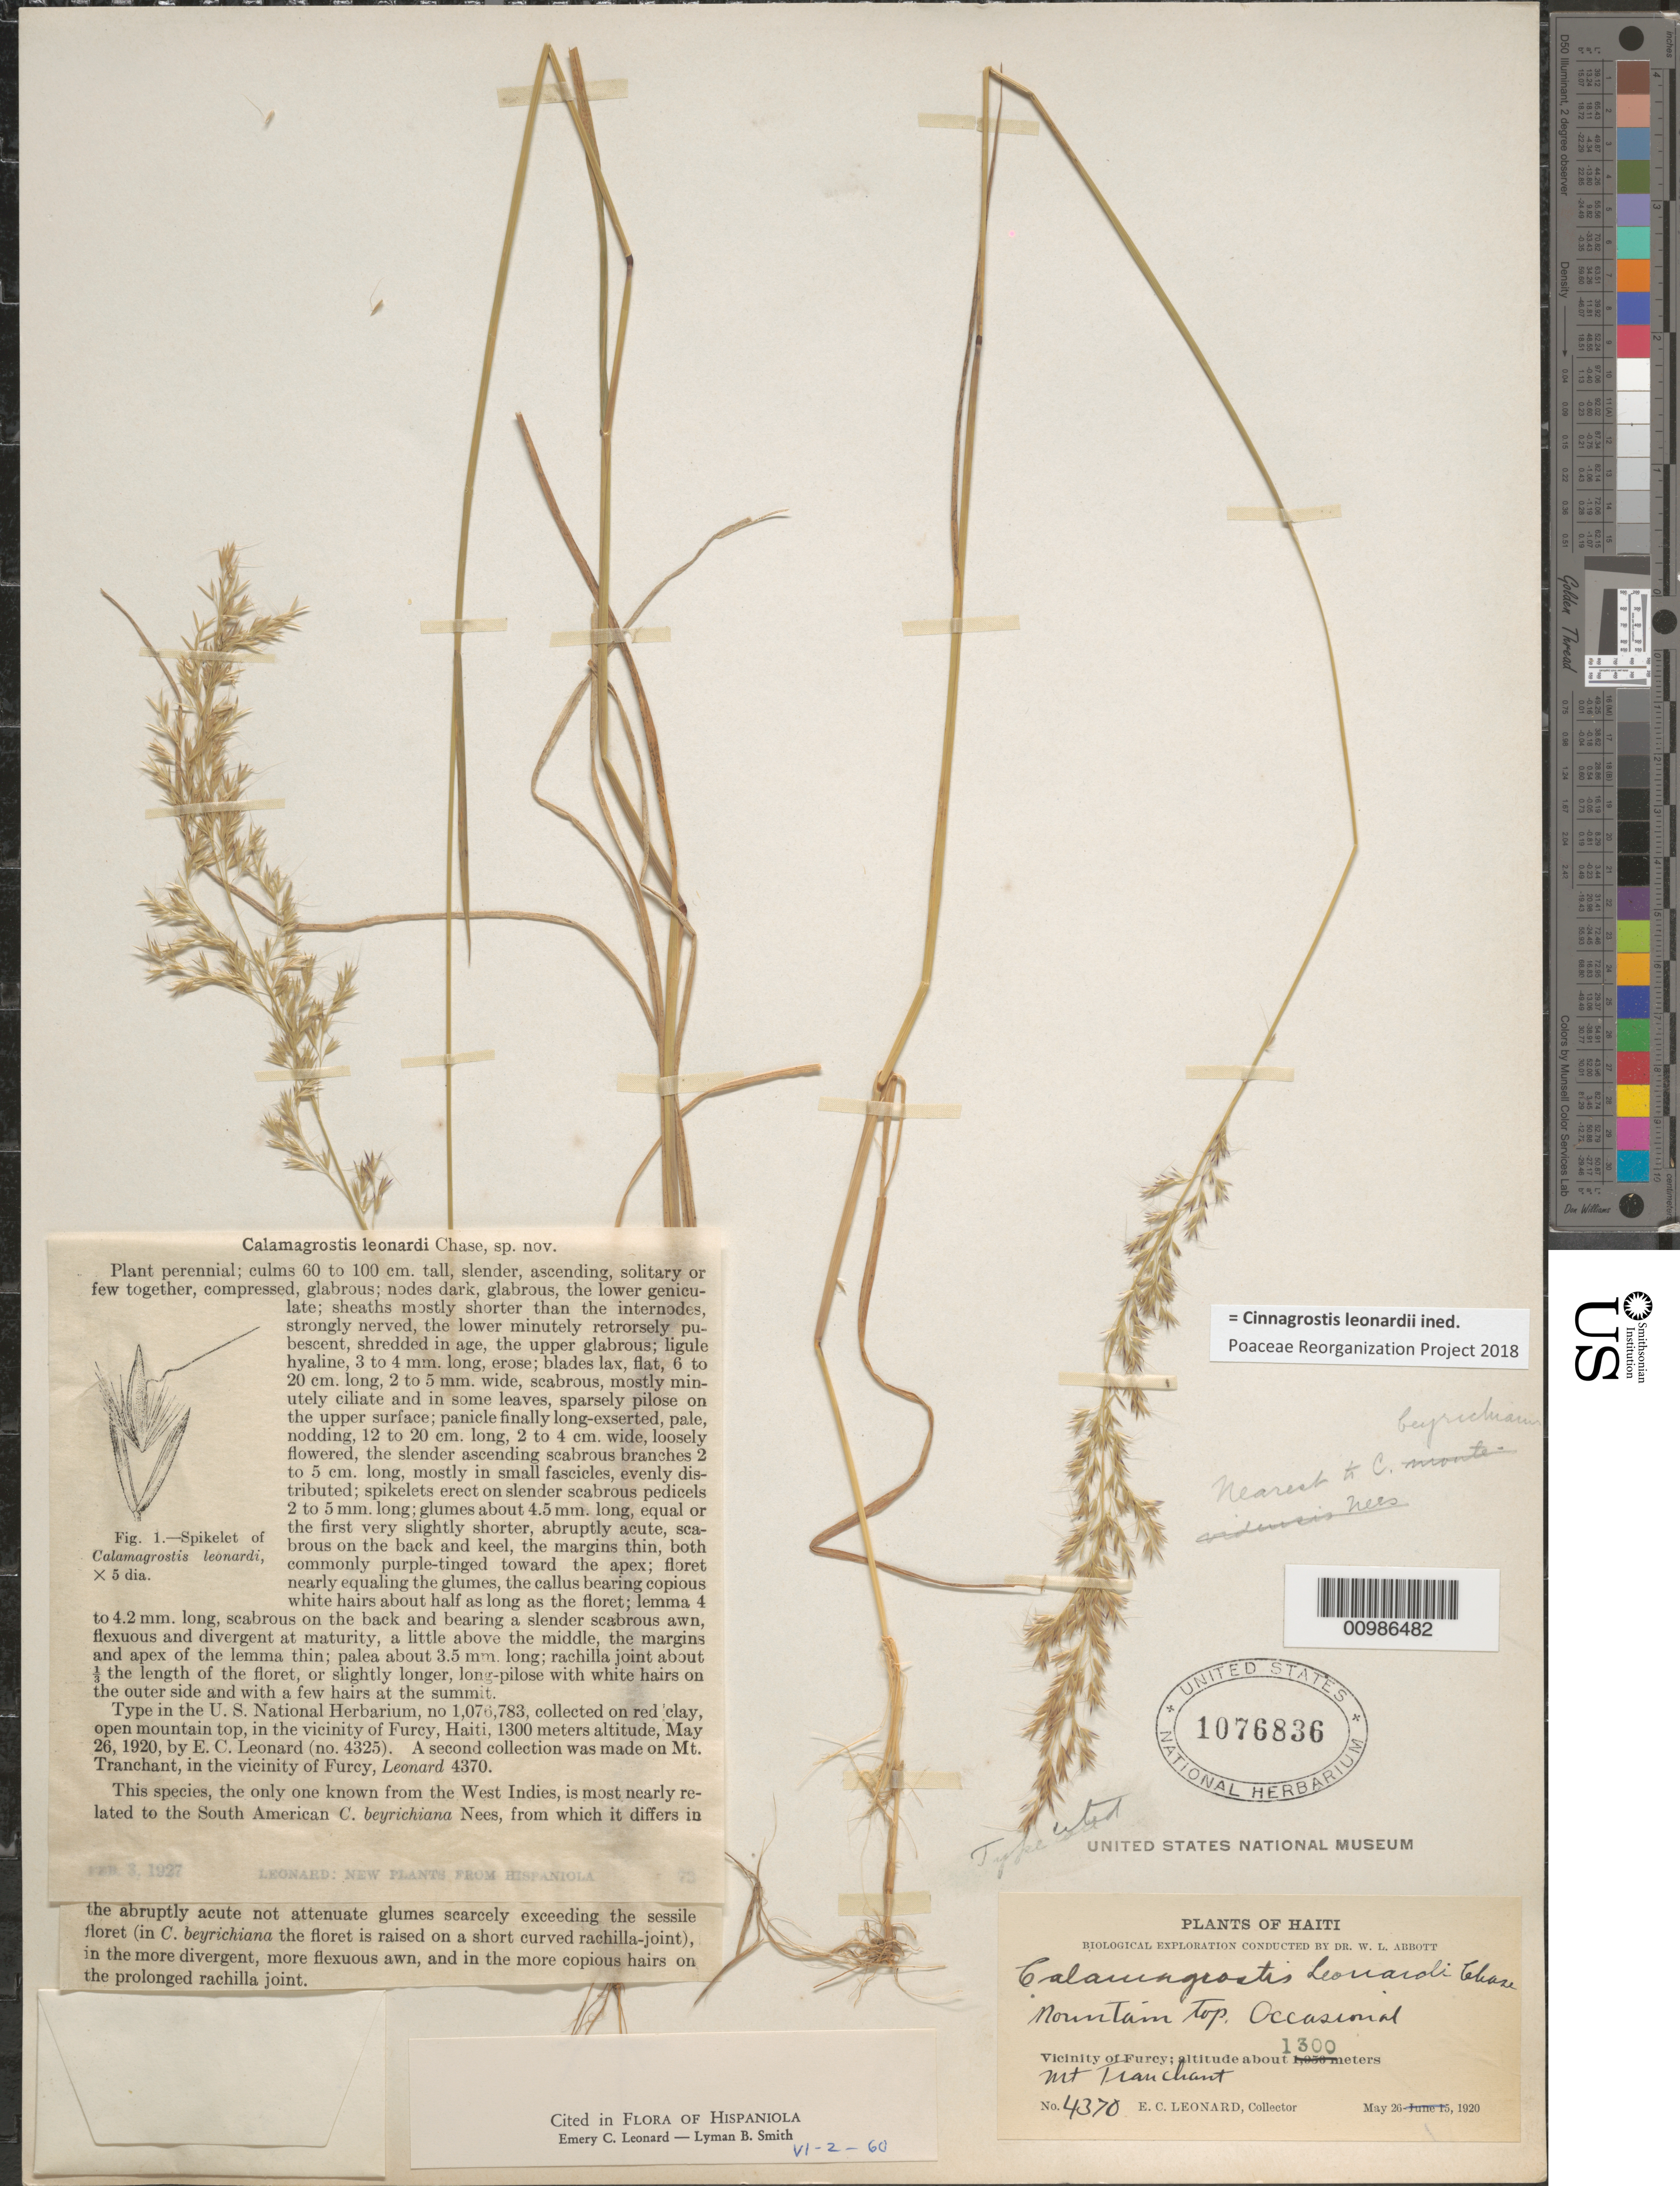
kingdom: Plantae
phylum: Tracheophyta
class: Liliopsida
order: Poales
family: Poaceae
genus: Cinnagrostis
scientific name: Cinnagrostis leonardii ined.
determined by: Poaceae Reorganization Project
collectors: E. C. Leonard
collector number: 4370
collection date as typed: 26 May 1920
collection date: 1920-05-26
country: Haiti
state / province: Óuest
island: Hispaniola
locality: Vicinity of Furcy, Mt. Tranchant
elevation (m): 1300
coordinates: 0 N, 0 E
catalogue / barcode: US 1076836